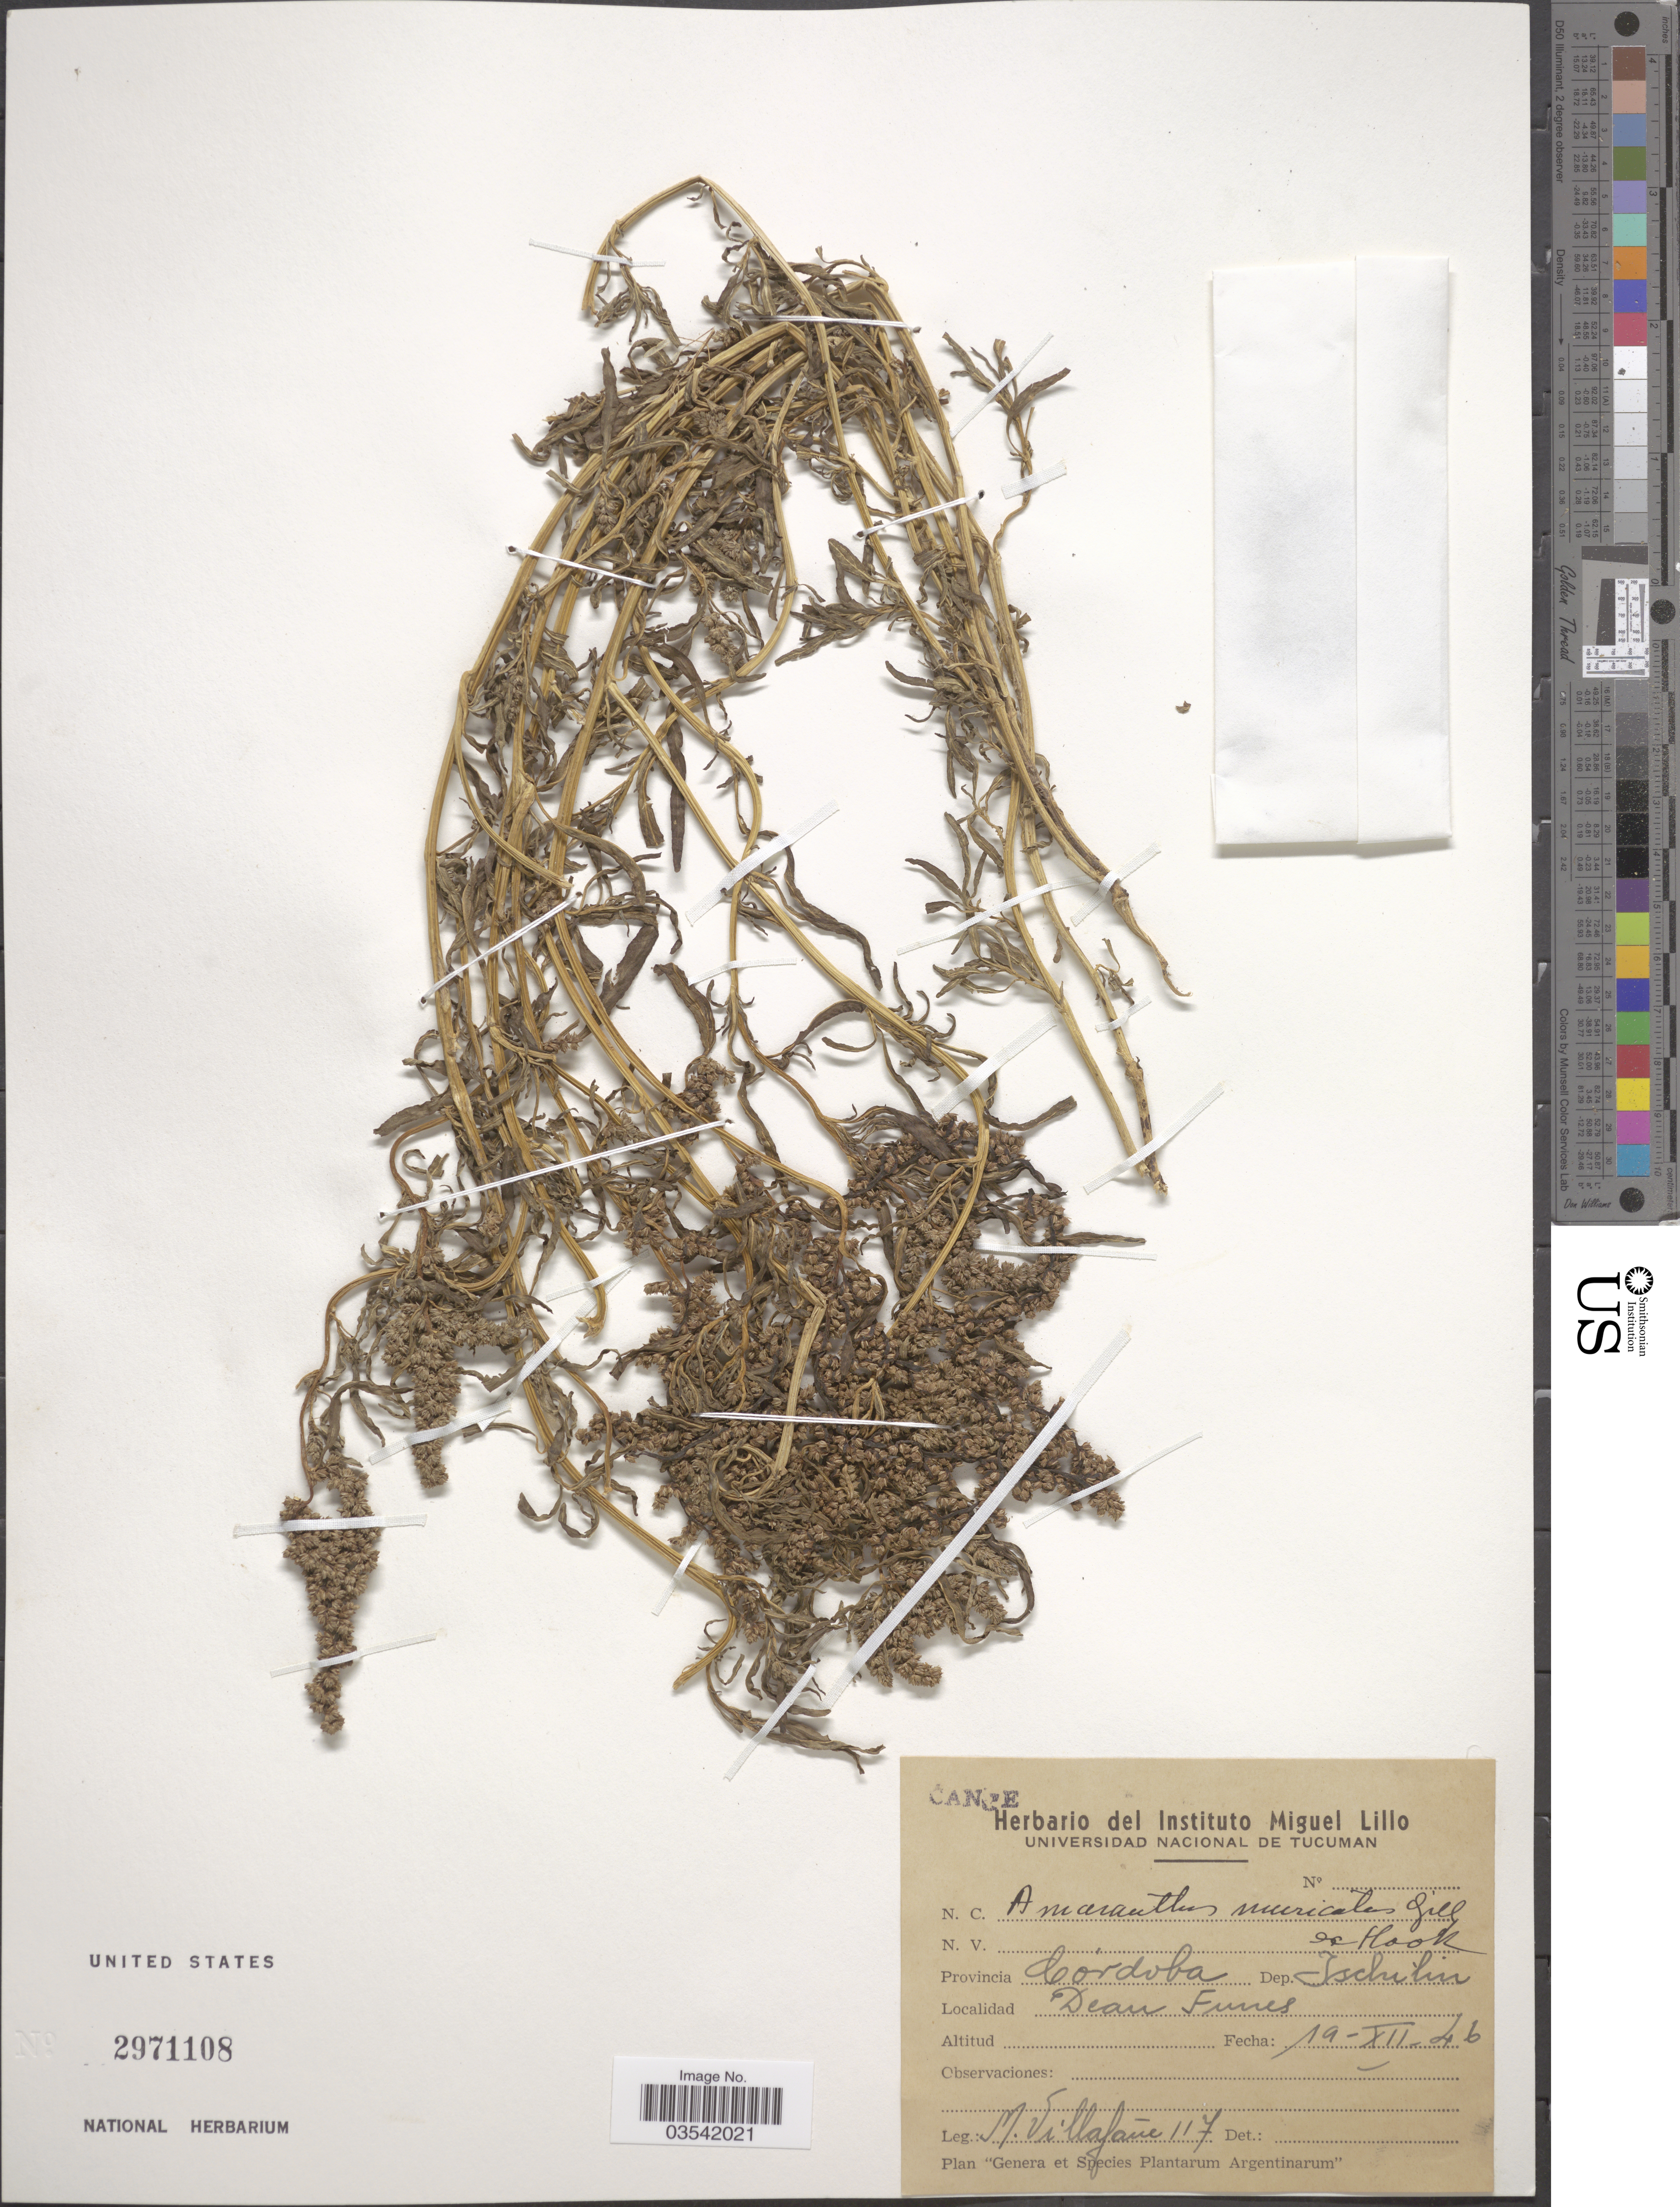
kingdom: Plantae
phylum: Tracheophyta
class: Magnoliopsida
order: Caryophyllales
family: Amaranthaceae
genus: Amaranthus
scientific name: Amaranthus muricatus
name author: (Moq.) Hieron.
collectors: M. Villafane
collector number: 117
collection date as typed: Transcribed d/m/y: 19/12/46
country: Argentina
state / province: Cordoba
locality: Dep. Ischilin. Dean Funes.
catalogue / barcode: US 2971108